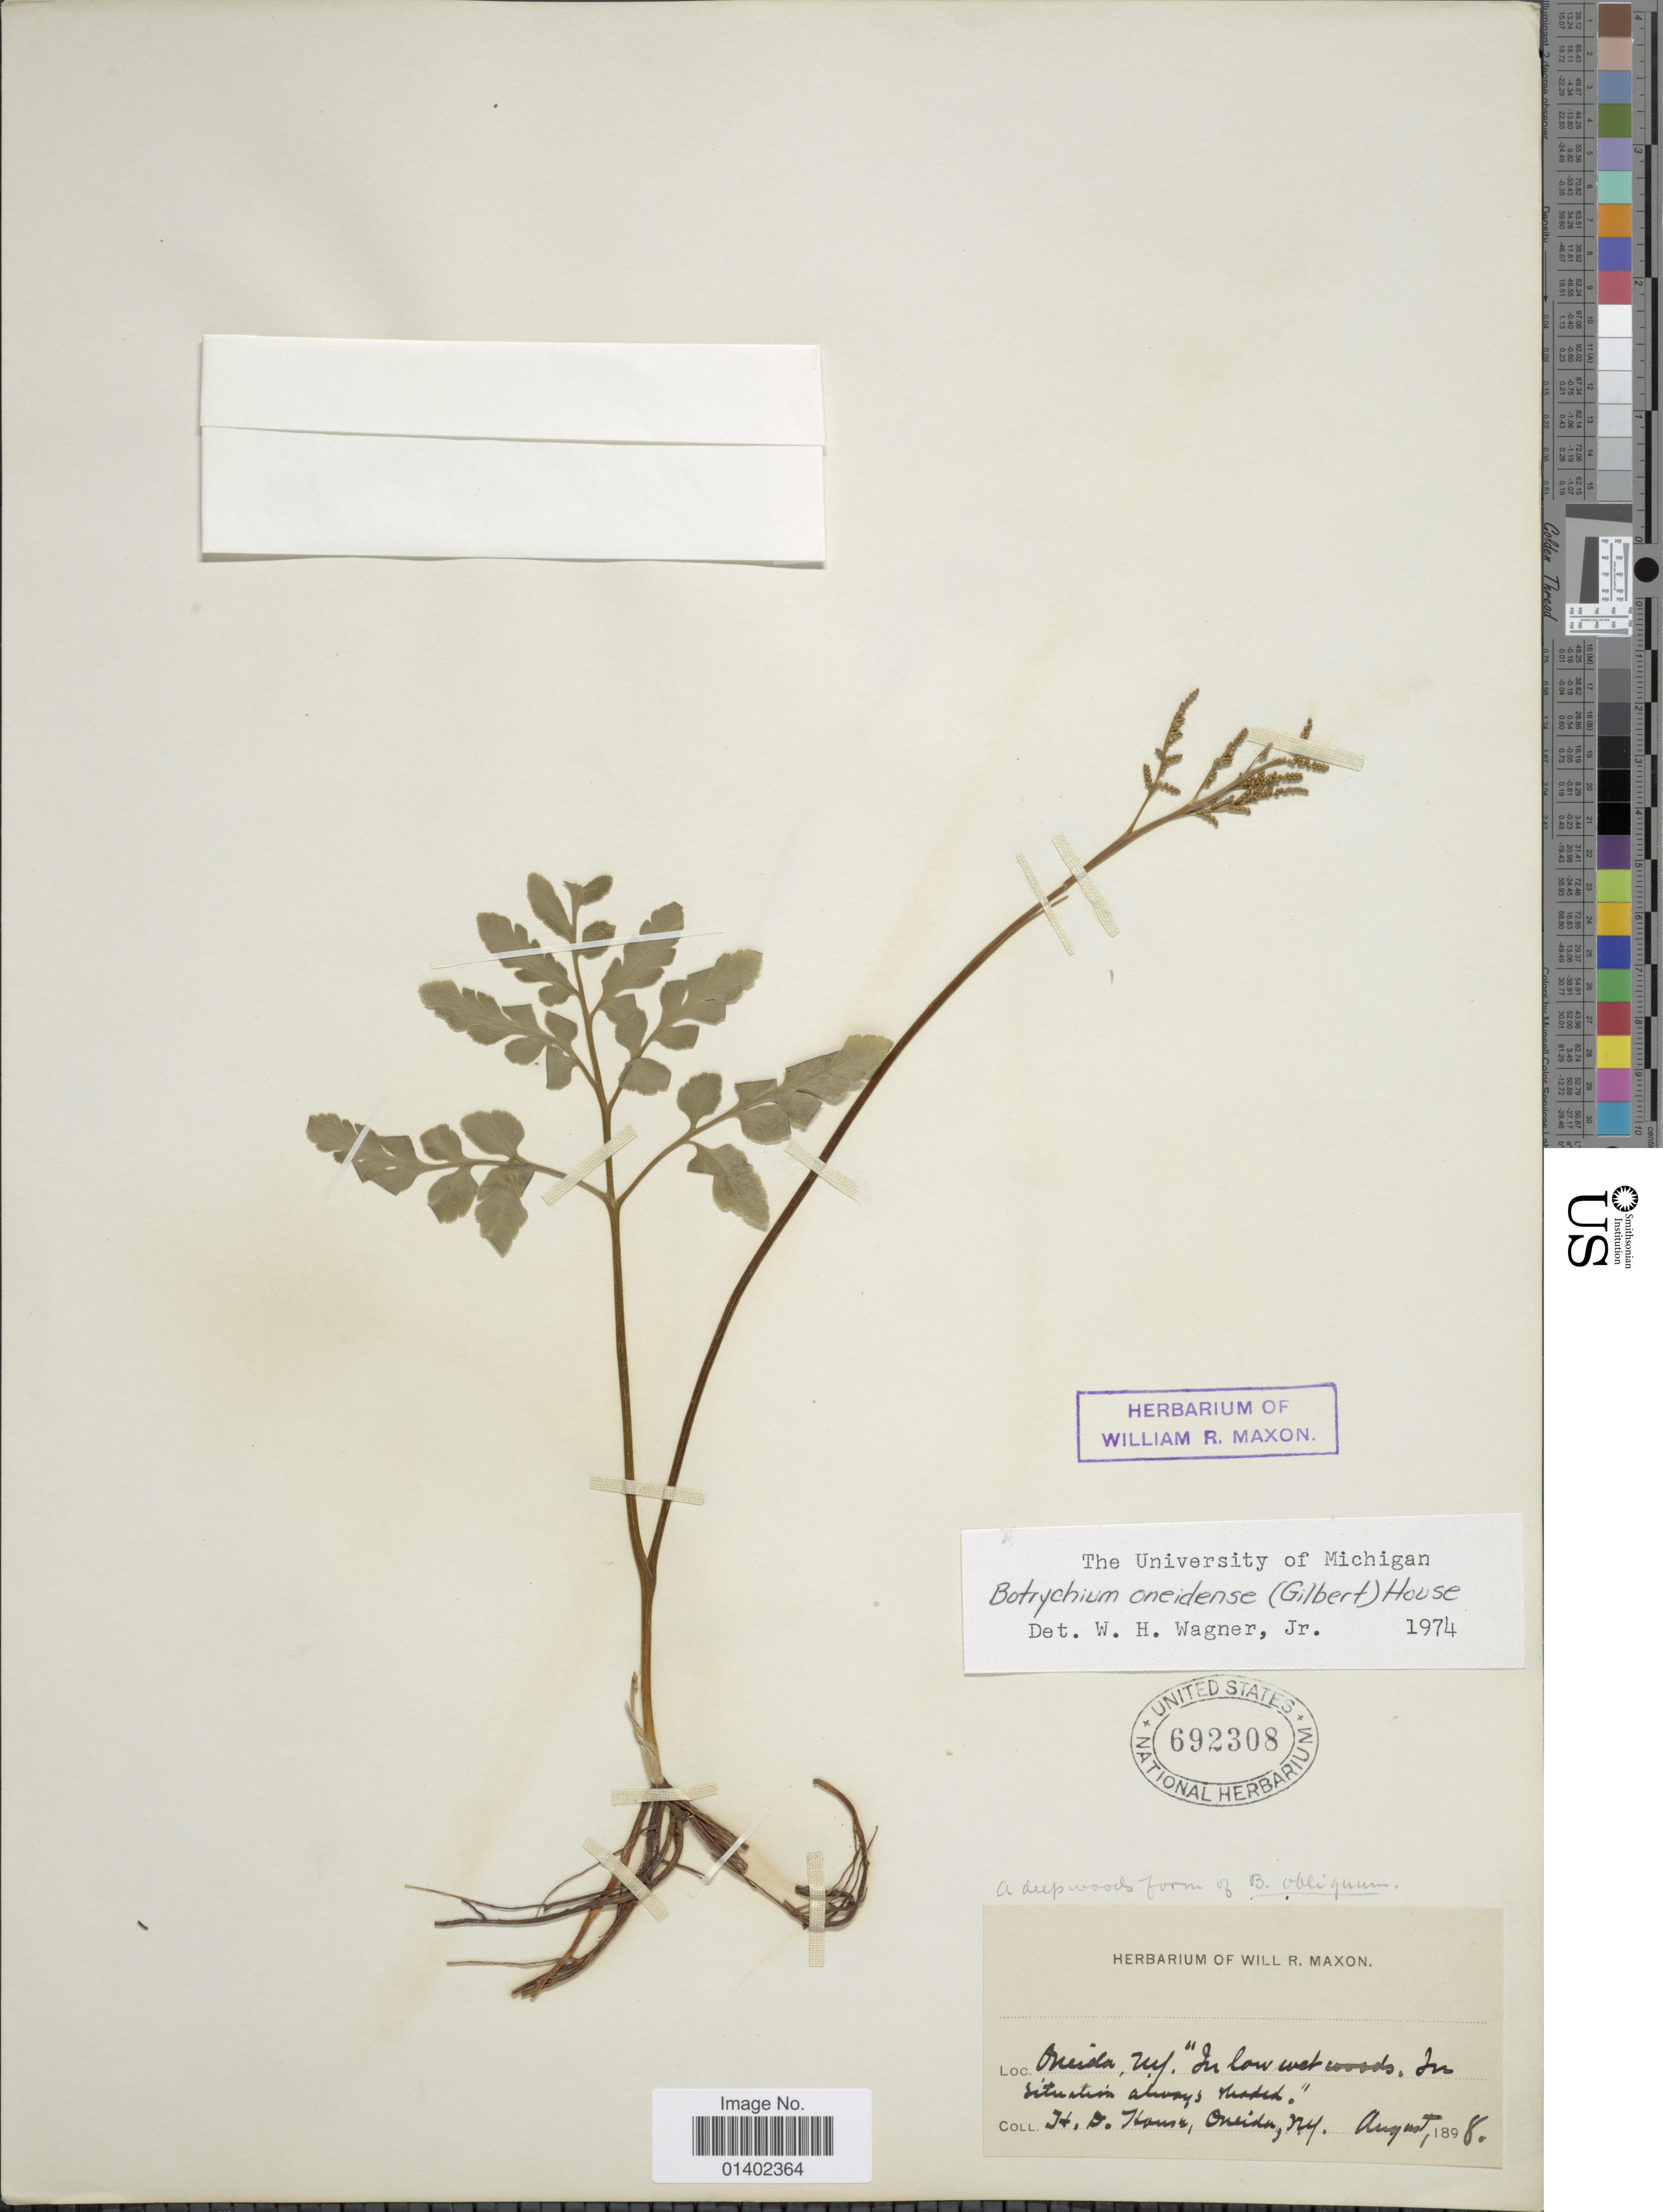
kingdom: Plantae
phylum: Tracheophyta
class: Polypodiopsida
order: Ophioglossales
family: Ophioglossaceae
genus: Botrychium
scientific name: Botrychium oneidense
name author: (Gilbert) House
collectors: H. D. House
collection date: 1898-08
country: United States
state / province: New York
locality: Oneida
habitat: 'In low wet woods, In situation always shaded"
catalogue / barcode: US 692308